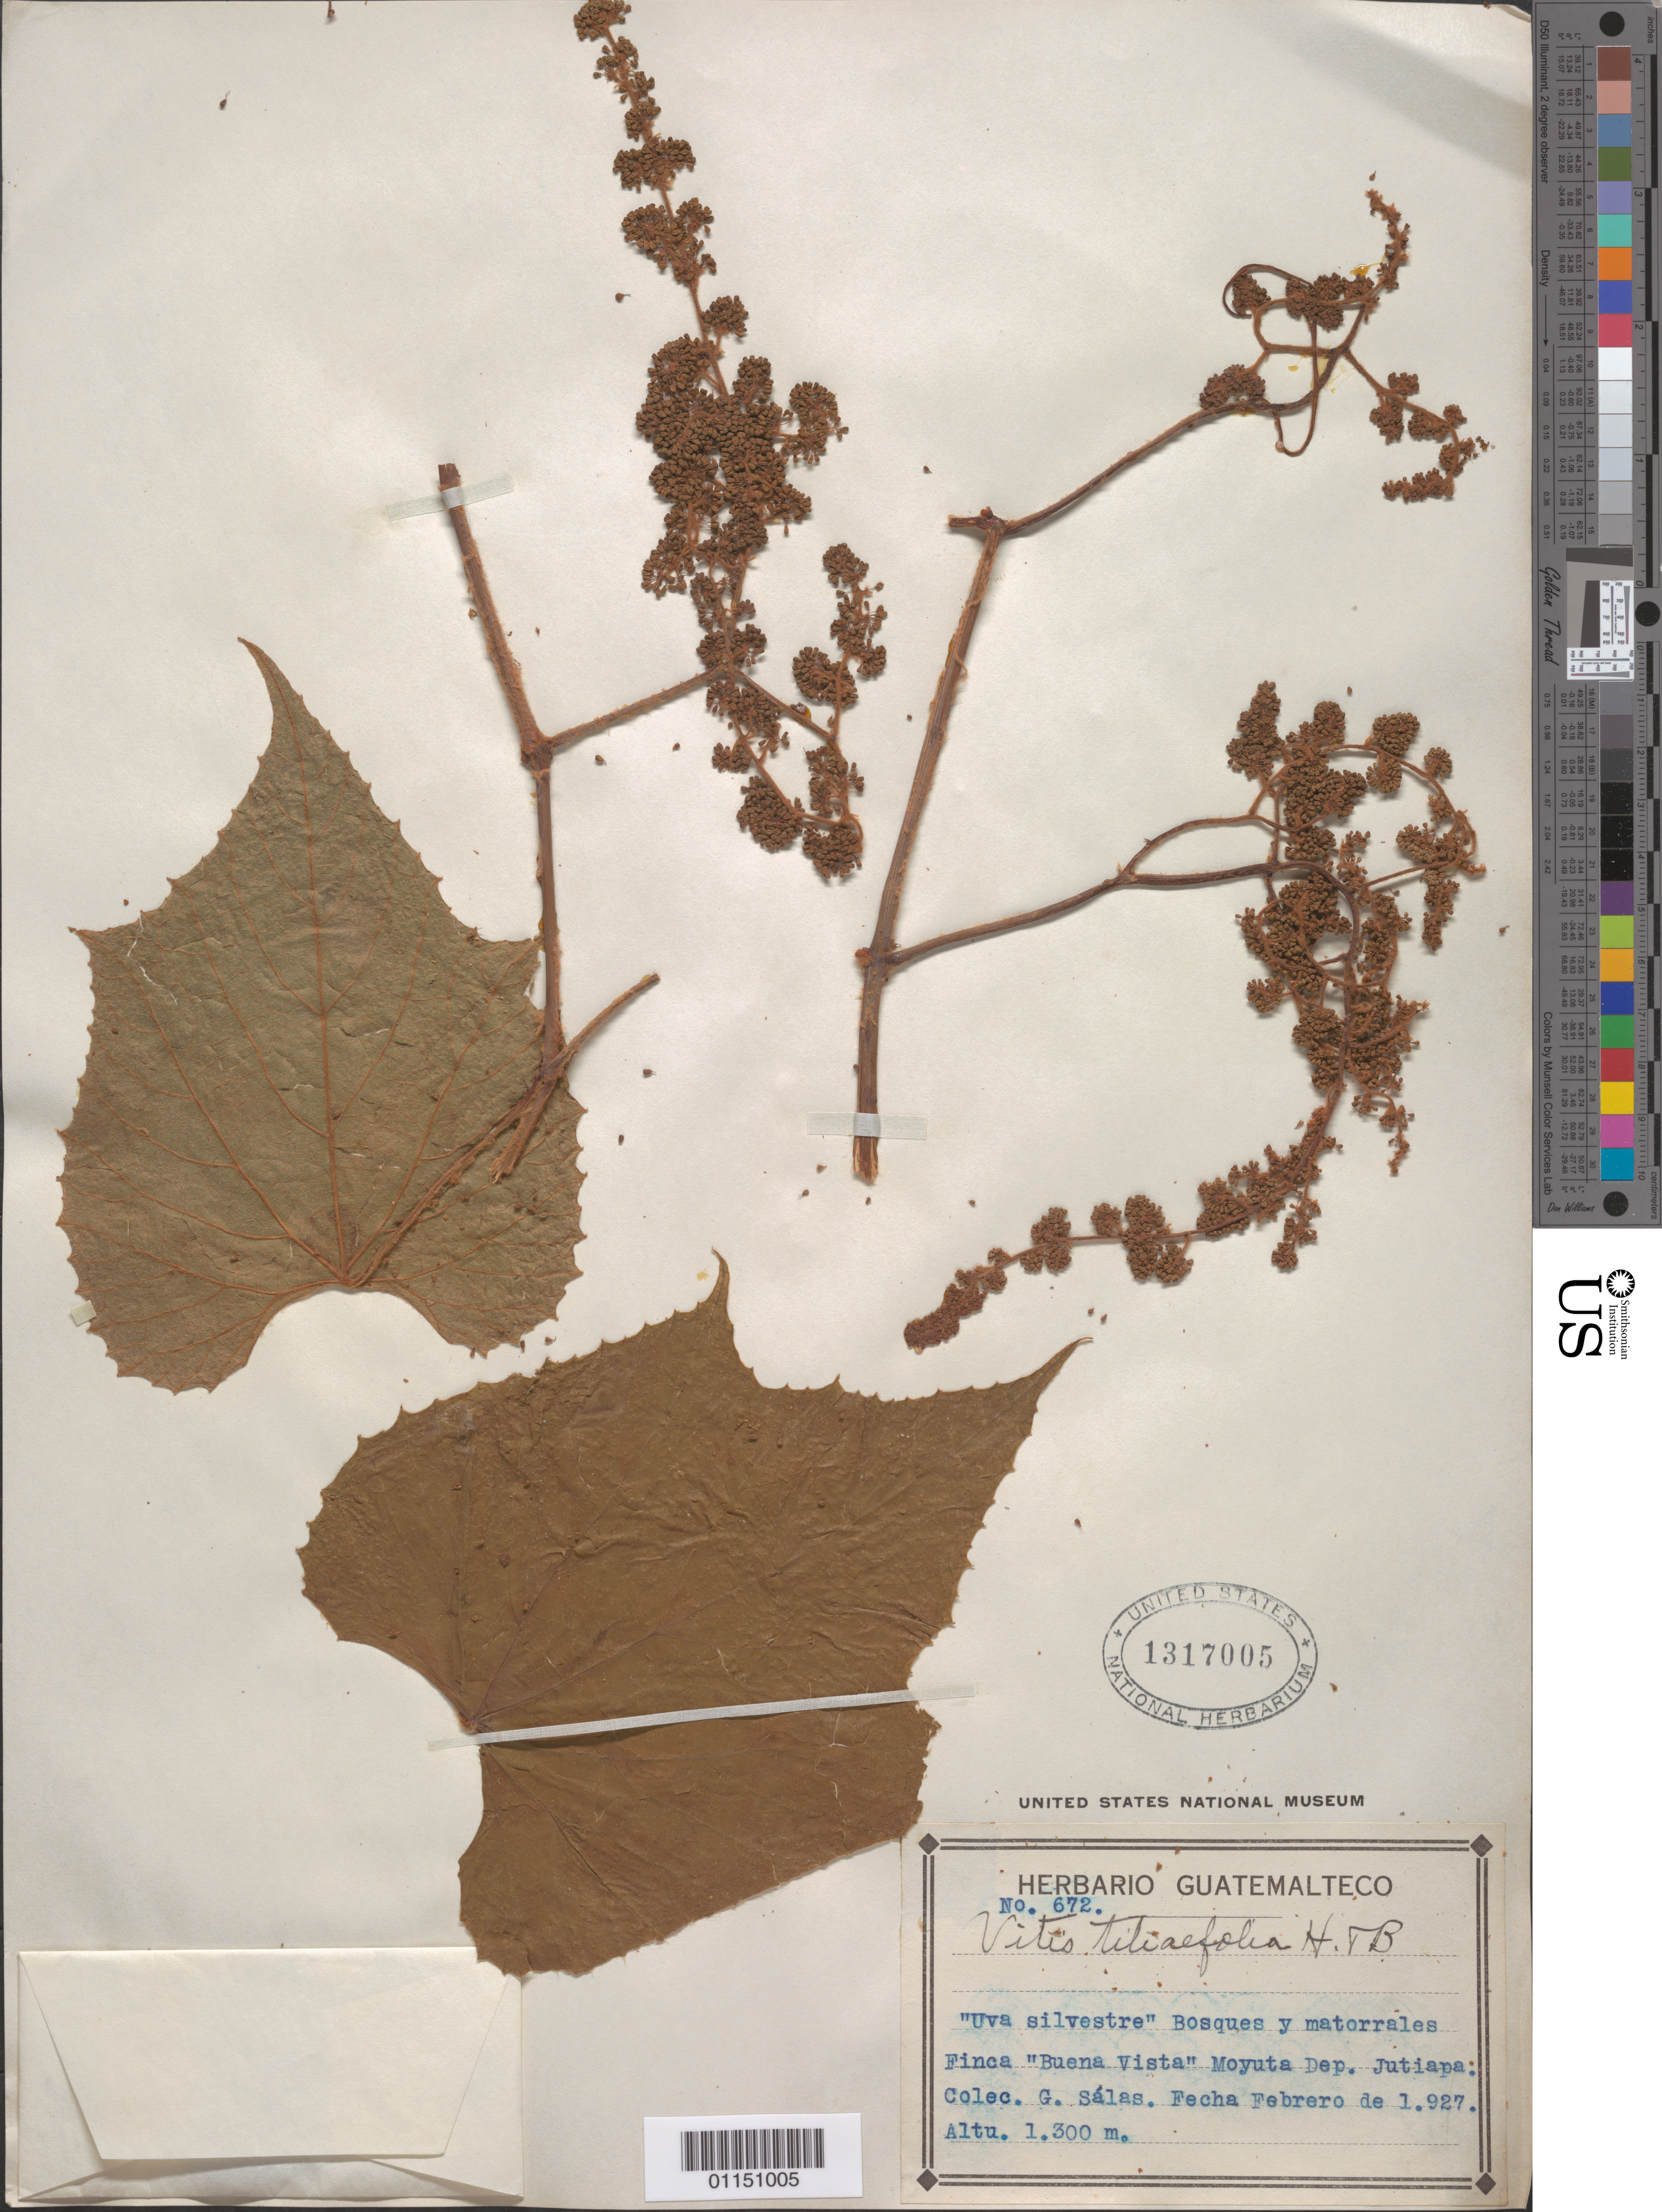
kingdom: Plantae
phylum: Tracheophyta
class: Magnoliopsida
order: Vitales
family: Vitaceae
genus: Vitis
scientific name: Vitis tiliaefolia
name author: Willd.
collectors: G. Salas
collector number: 672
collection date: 1927-02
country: Guatemala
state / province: Jutiapa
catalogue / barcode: US 1317005